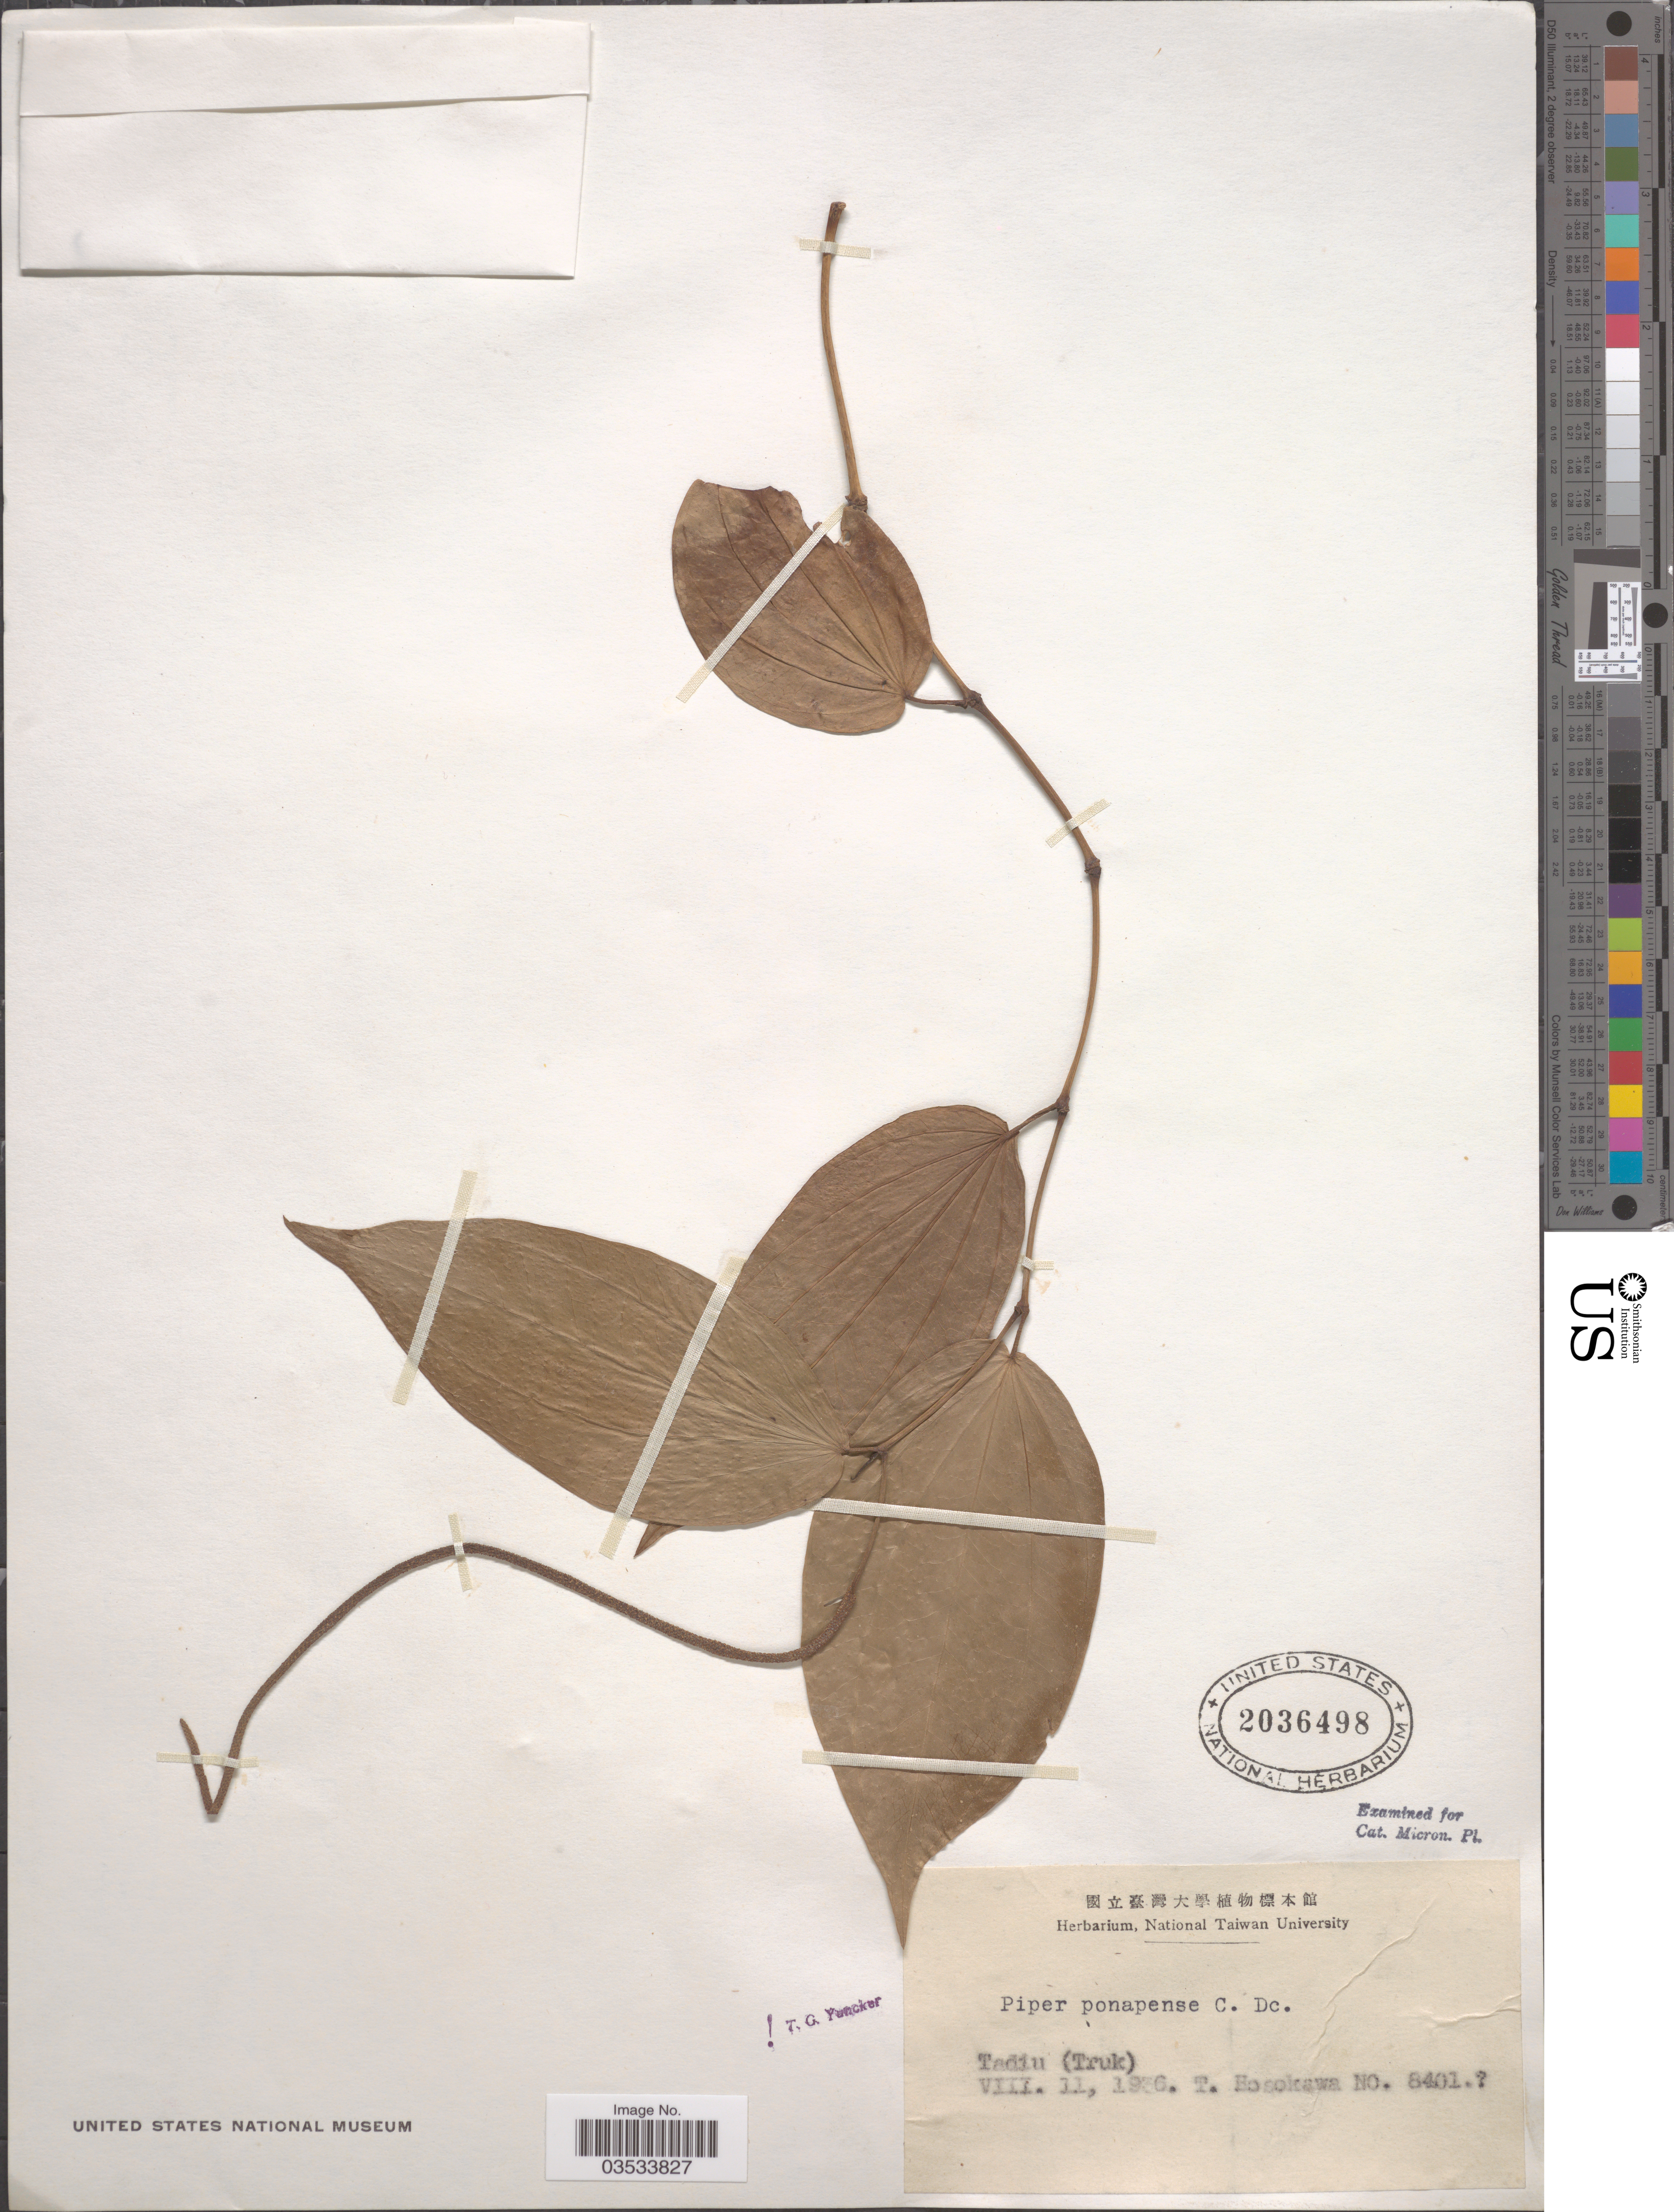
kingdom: Plantae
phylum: Tracheophyta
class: Magnoliopsida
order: Piperales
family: Piperaceae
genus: Piper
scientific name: Piper ponapense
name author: C. DC.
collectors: T. Hosokawa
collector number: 8401?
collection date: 1936-08-11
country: Micronesia, Federated States of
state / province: Truk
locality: Tadiu (Truk).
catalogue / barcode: US 2036498